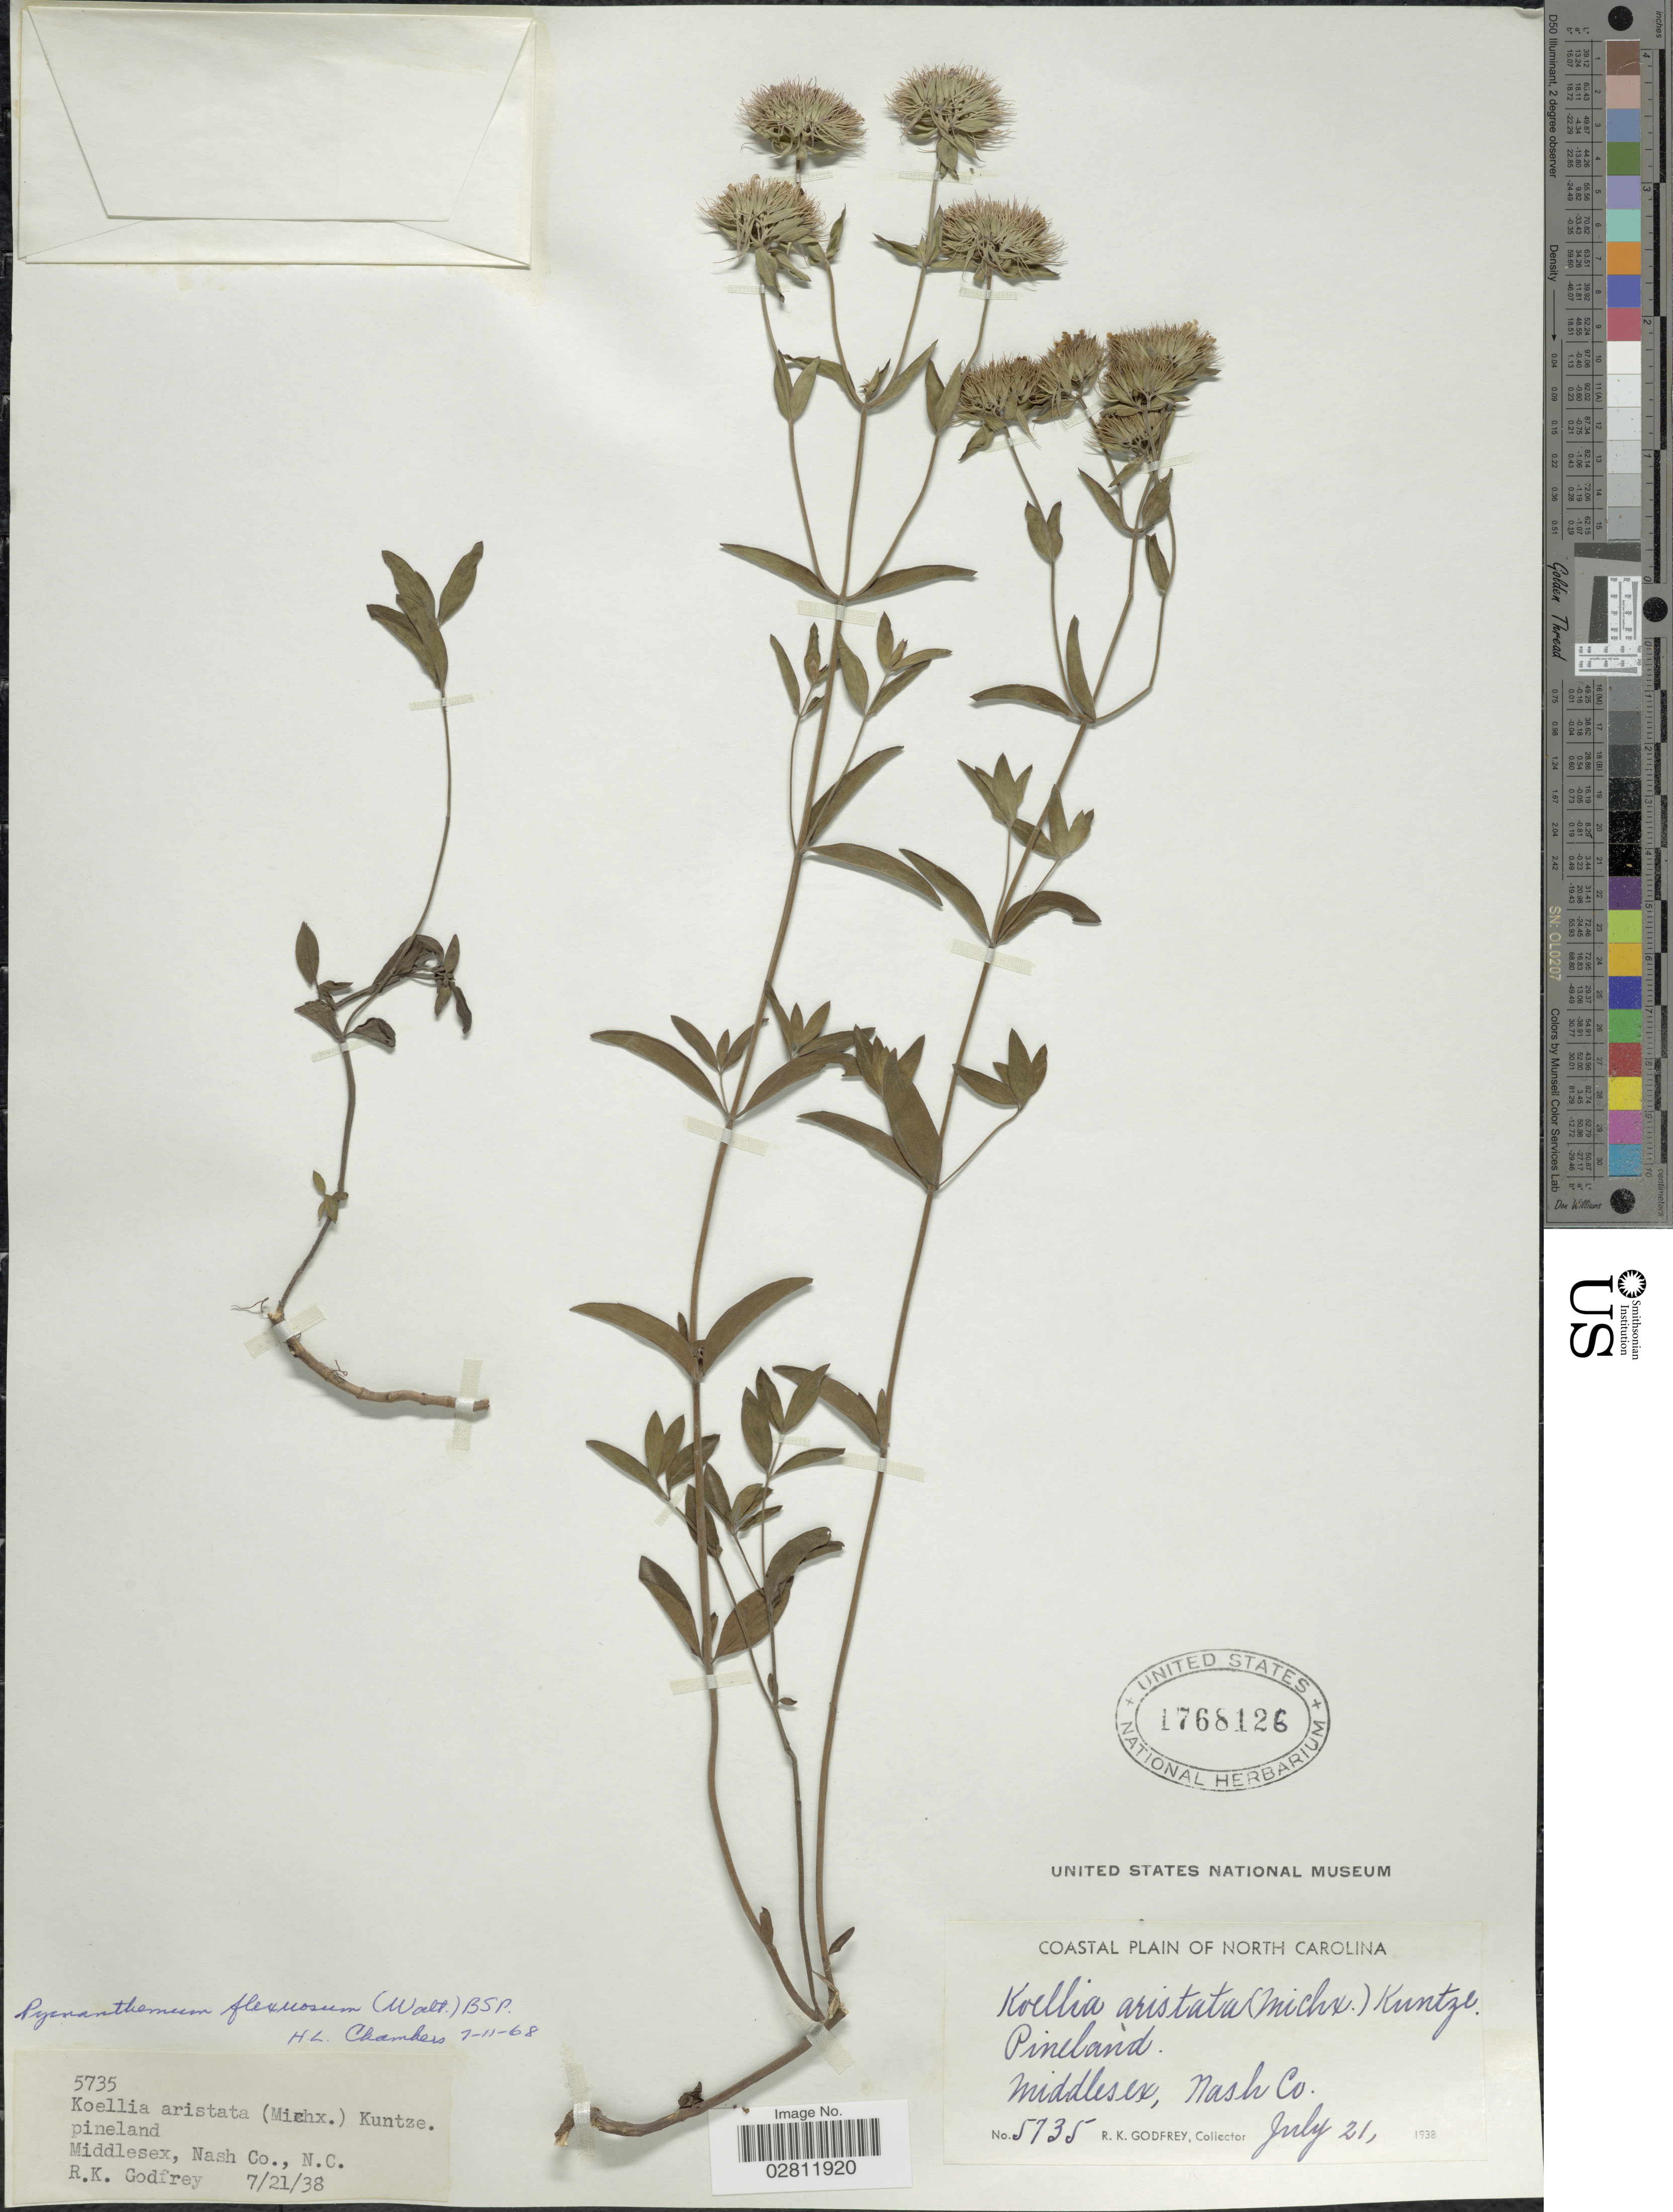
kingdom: Plantae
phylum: Tracheophyta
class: Magnoliopsida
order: Lamiales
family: Lamiaceae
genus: Pycnanthemum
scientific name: Pycnanthemum flexuosum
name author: (Walter) Britton, Stearns & Poggenb.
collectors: R. K. Godfrey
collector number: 5735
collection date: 1938-07-21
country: United States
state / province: North Carolina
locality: Coastal plain of North Carolina. Pineland. Middlesex, Nash Co.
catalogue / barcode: US 1768126